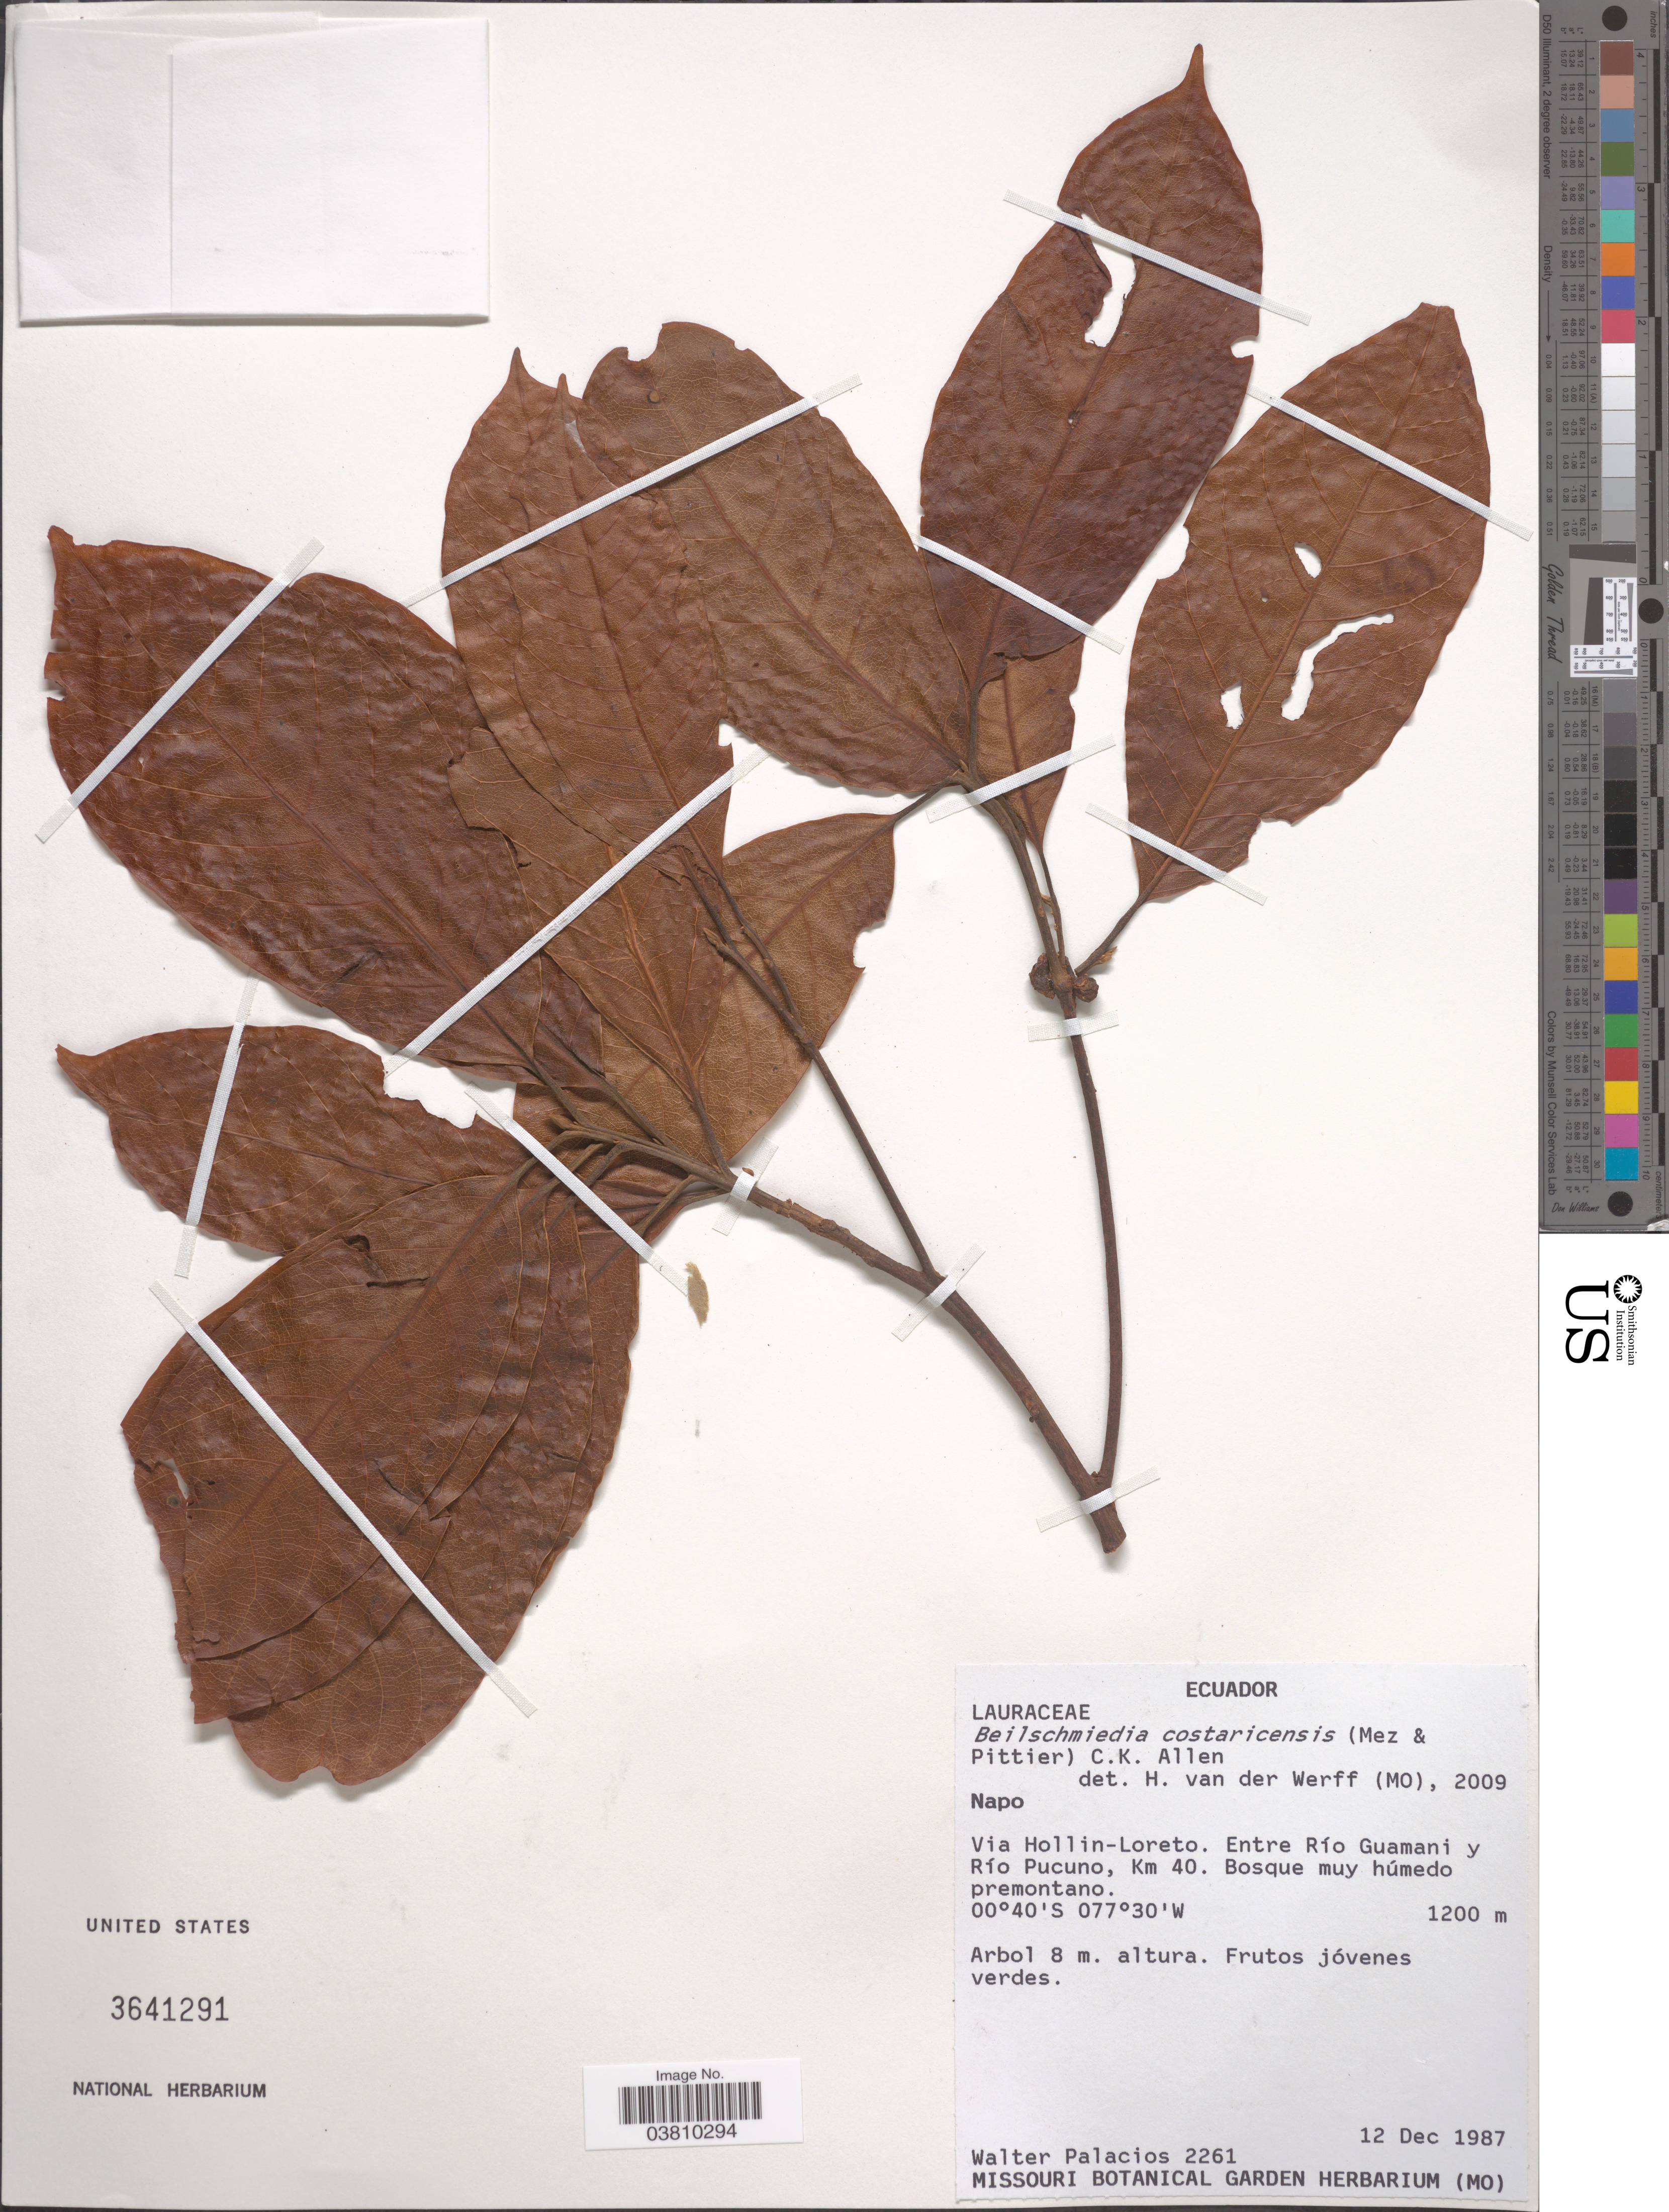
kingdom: Plantae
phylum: Tracheophyta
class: Magnoliopsida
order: Laurales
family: Lauraceae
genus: Beilschmiedia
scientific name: Beilschmiedia costaricensis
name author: (Mez & Pittier) C.K. Allen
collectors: W. Palacios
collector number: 2261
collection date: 1987-12-12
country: Ecuador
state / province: Napo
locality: Via Hollin-Loreto. Entre Río Guamani y Río Pucuno, Km 40.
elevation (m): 1200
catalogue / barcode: US 3641291